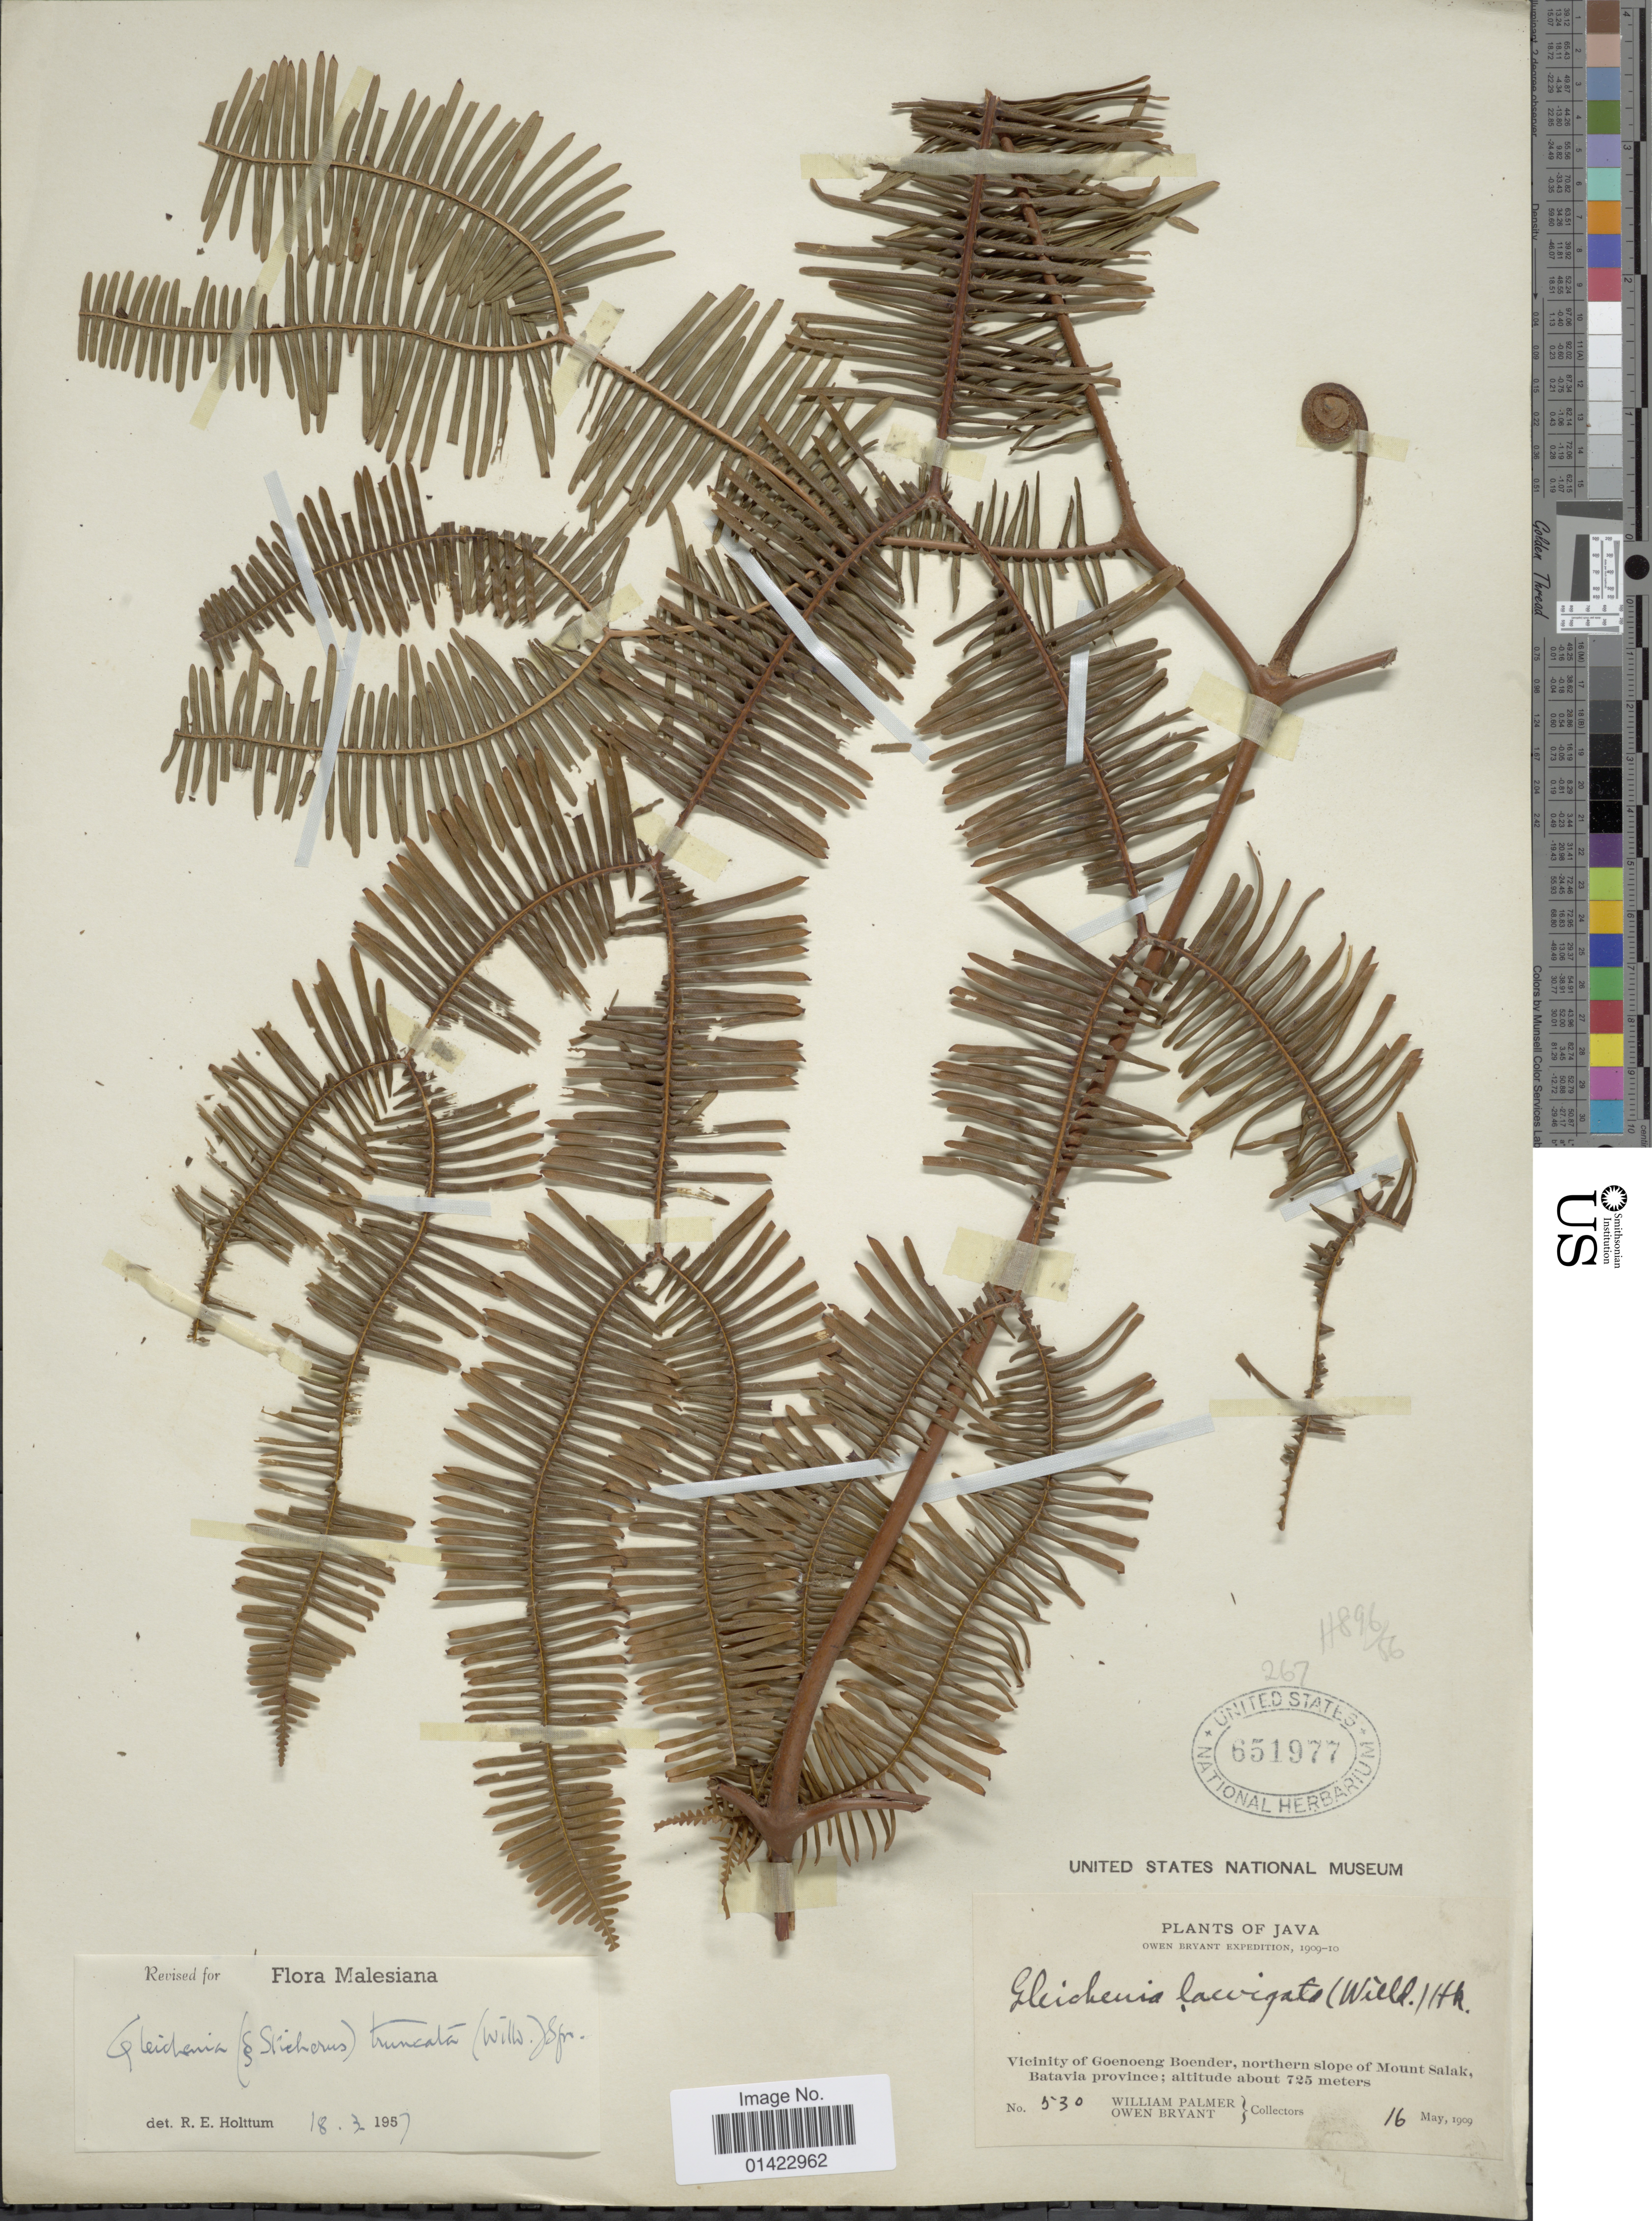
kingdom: Plantae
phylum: Tracheophyta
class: Polypodiopsida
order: Gleicheniales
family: Gleicheniaceae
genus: Sticherus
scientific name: Sticherus truncatus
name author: (Willd.) Nakai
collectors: W. Palmer & O. Bryant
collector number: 530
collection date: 1909-05-16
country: Indonesia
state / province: Java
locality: Vicinity of Goenoeng Boender, northern slope of Mount Salak, Batavia province.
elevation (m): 725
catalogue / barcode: US 651977